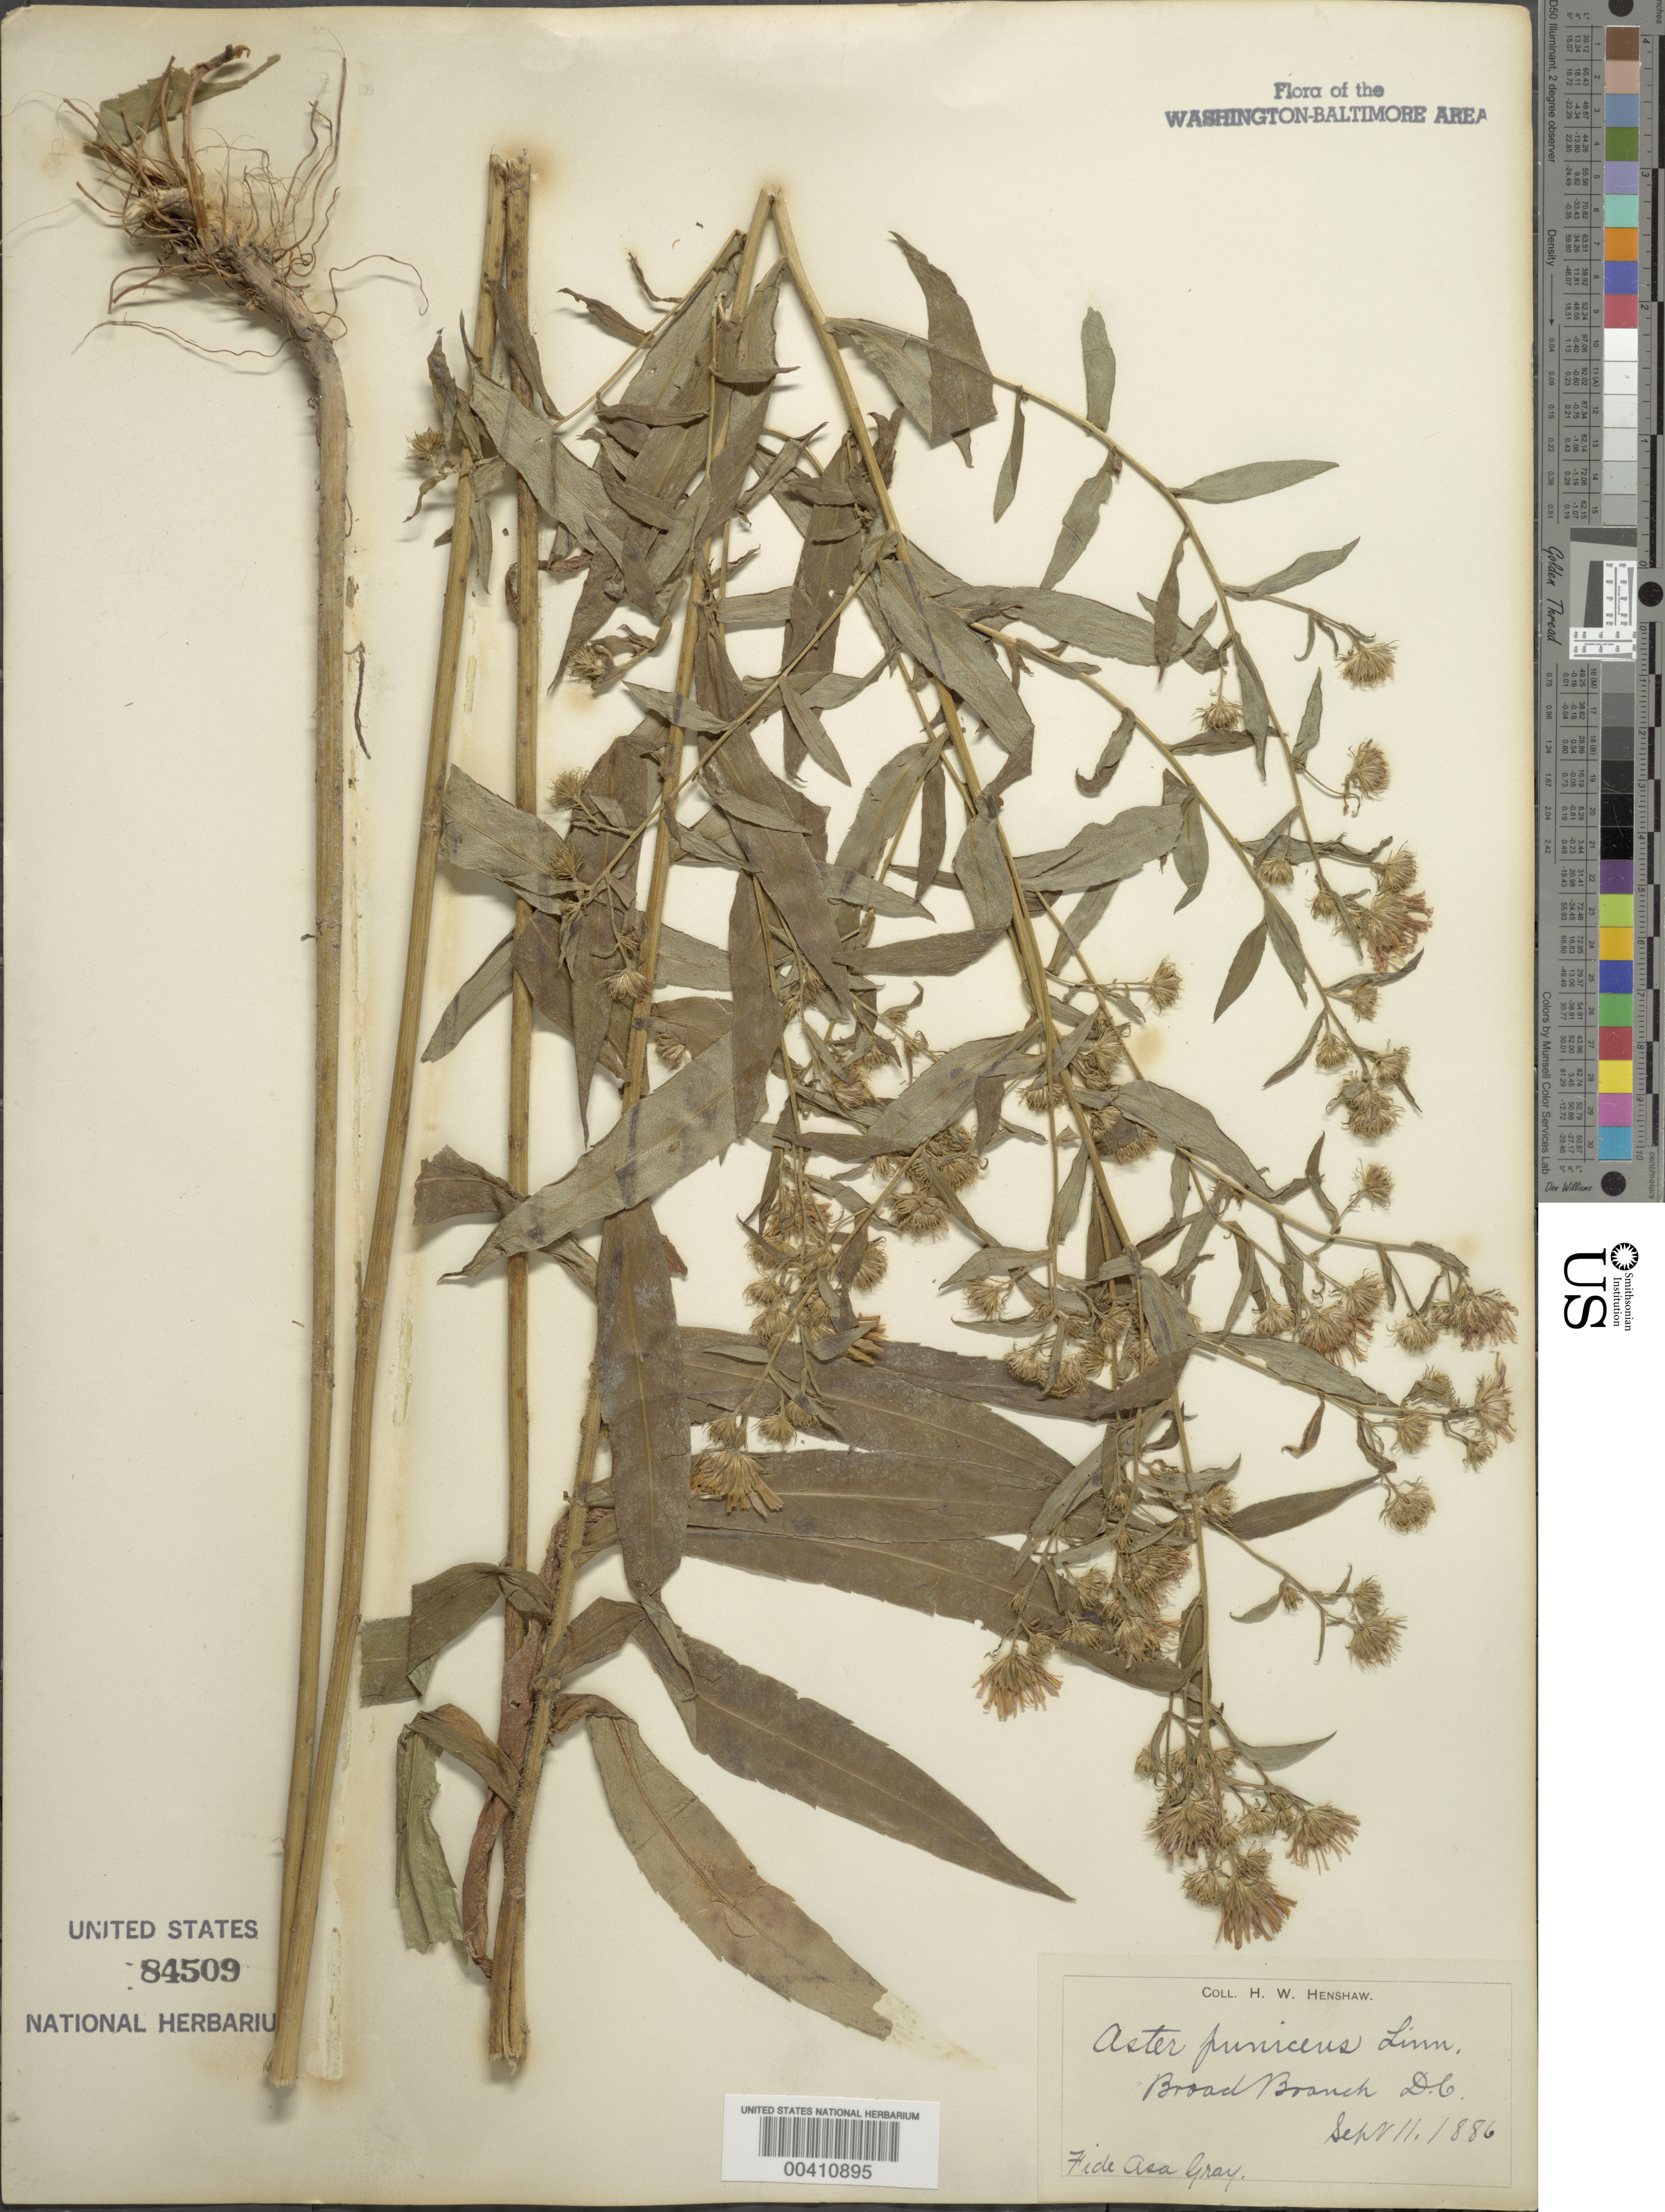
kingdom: Plantae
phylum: Tracheophyta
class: Magnoliopsida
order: Asterales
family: Asteraceae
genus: Symphyotrichum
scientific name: Symphyotrichum puniceum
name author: (L.) Á. Löve & D. Löve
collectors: H. Henshaw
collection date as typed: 11 Sep 1886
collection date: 1886-09-11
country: United States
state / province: District of Columbia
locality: Broad Branch Rock Creek Park & vicinity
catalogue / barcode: US 84509